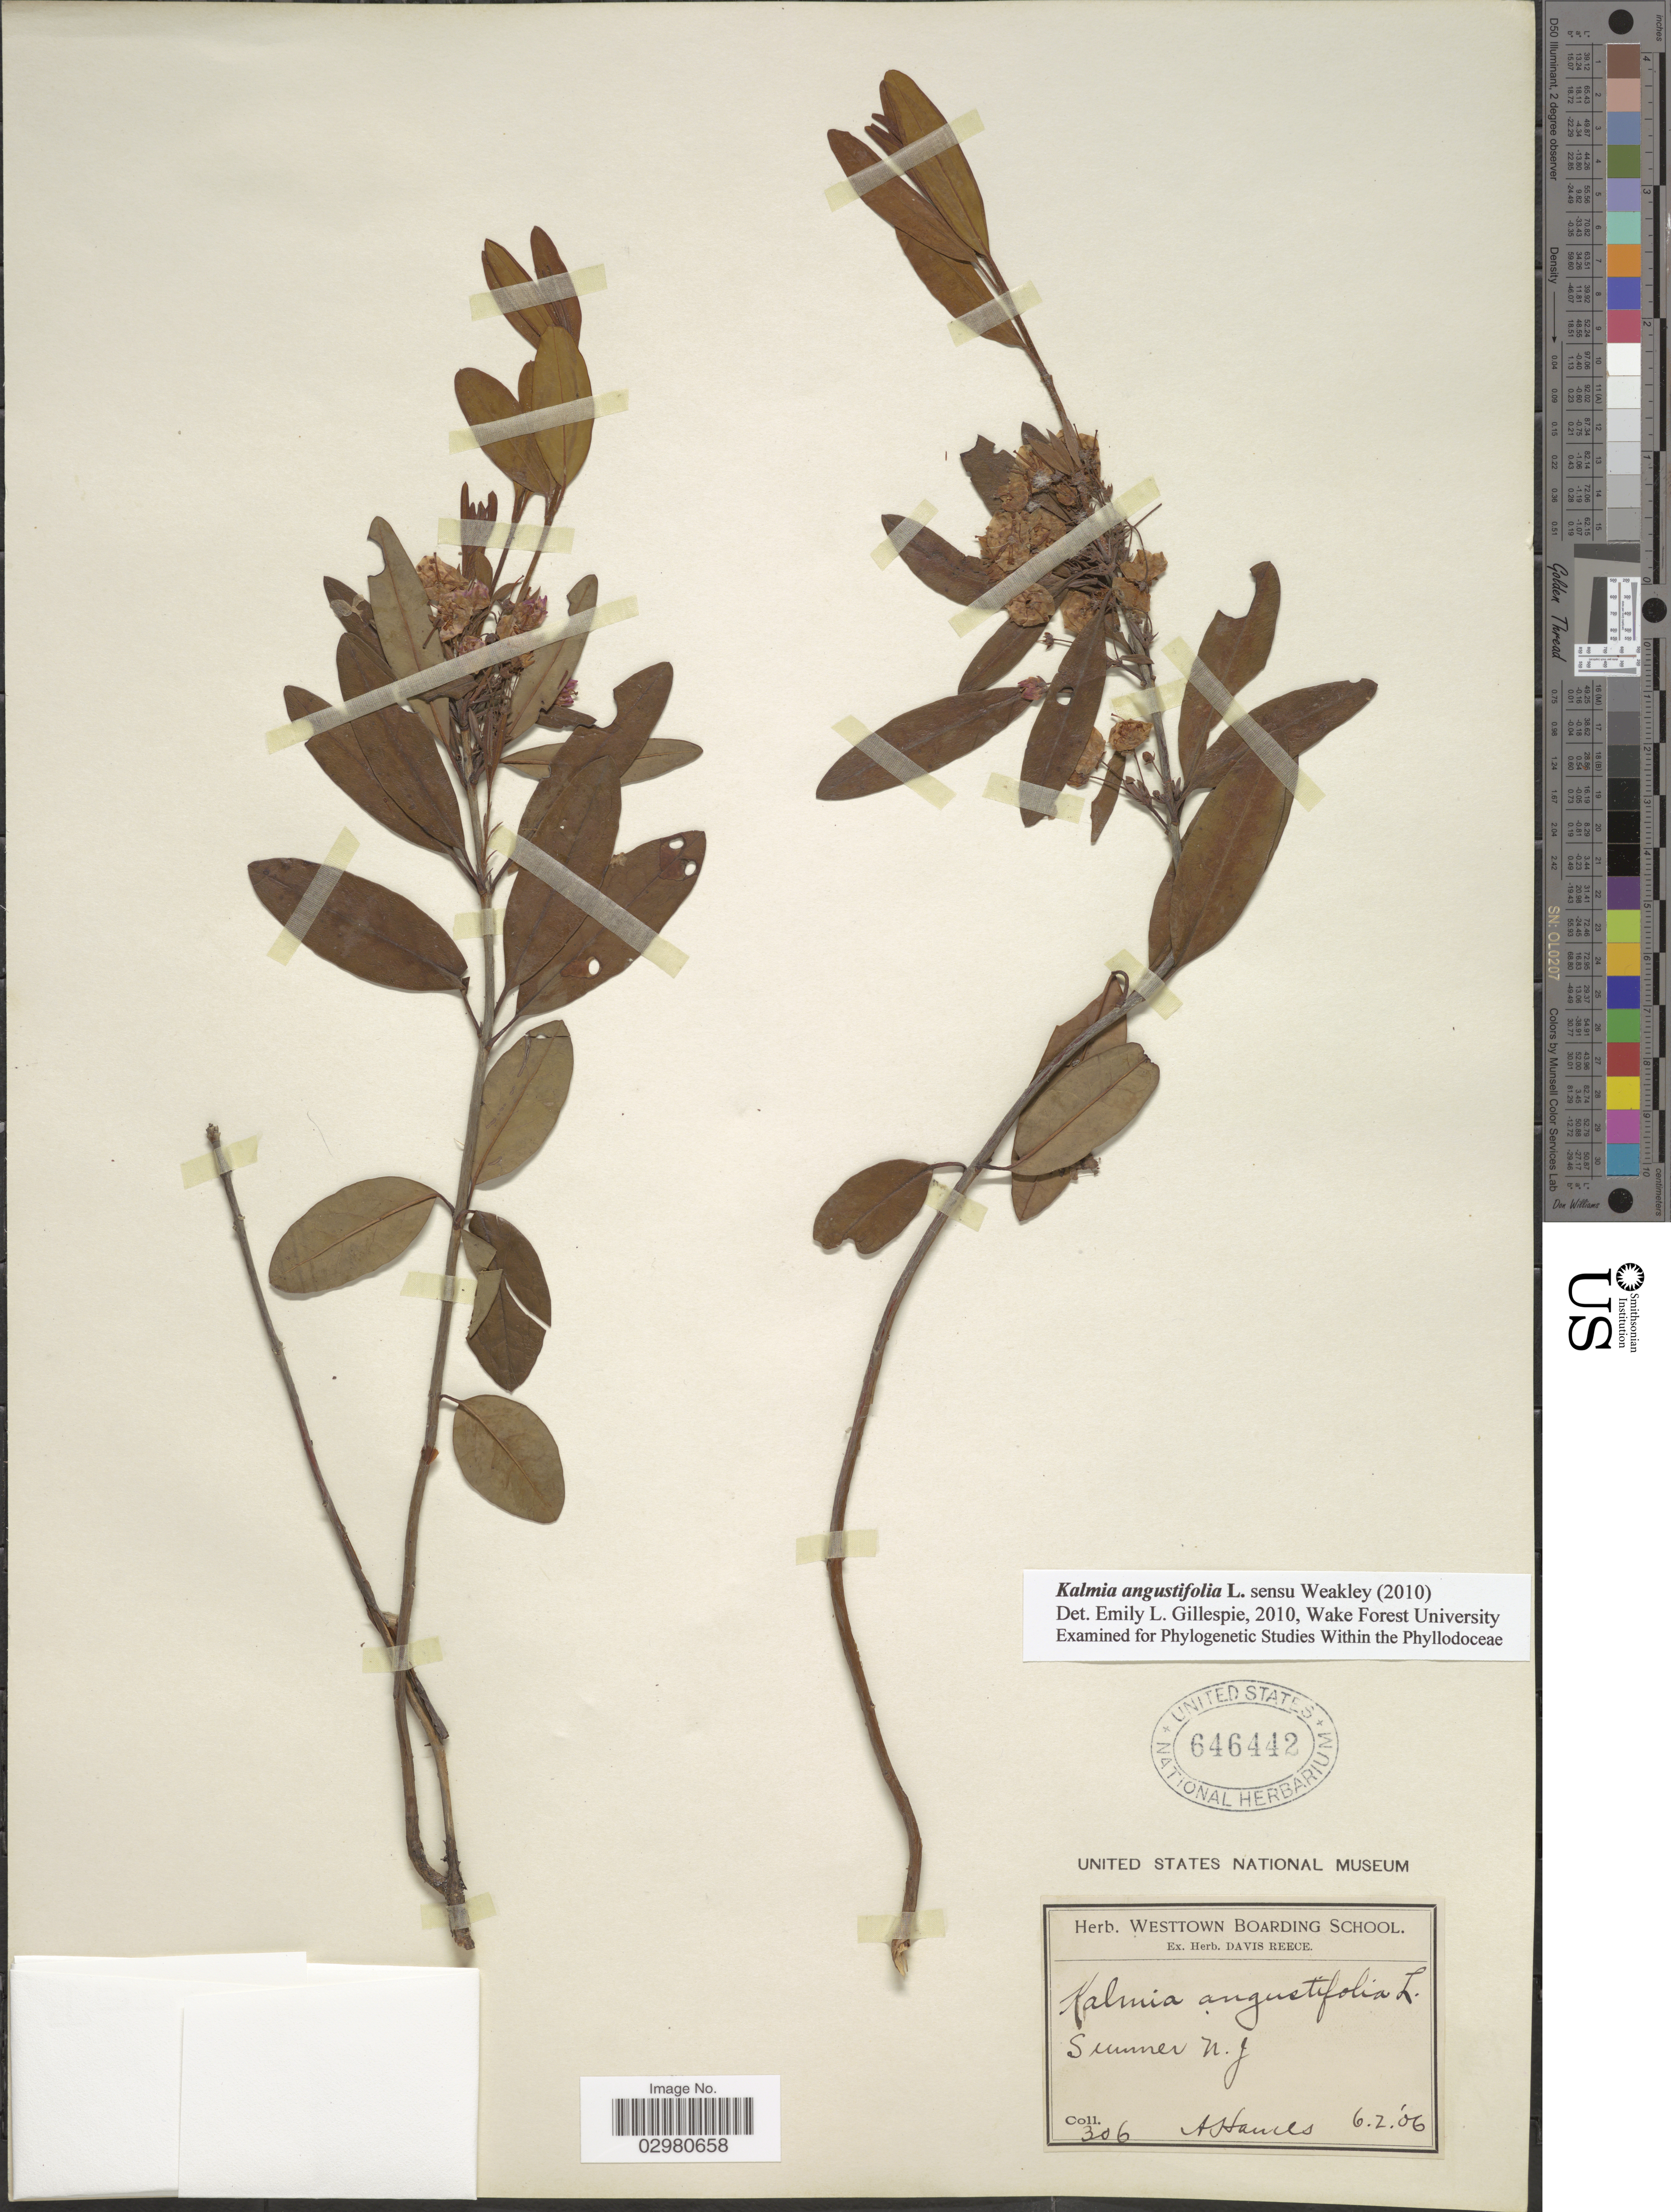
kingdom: Plantae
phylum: Tracheophyta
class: Magnoliopsida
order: Ericales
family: Ericaceae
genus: Kalmia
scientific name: Kalmia angustifolia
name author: L.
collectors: A. Hames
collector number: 306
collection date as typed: Transcribed d/m/y: 2/6/6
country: United States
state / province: New Jersey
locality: Sumner N.J.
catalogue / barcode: US 646442